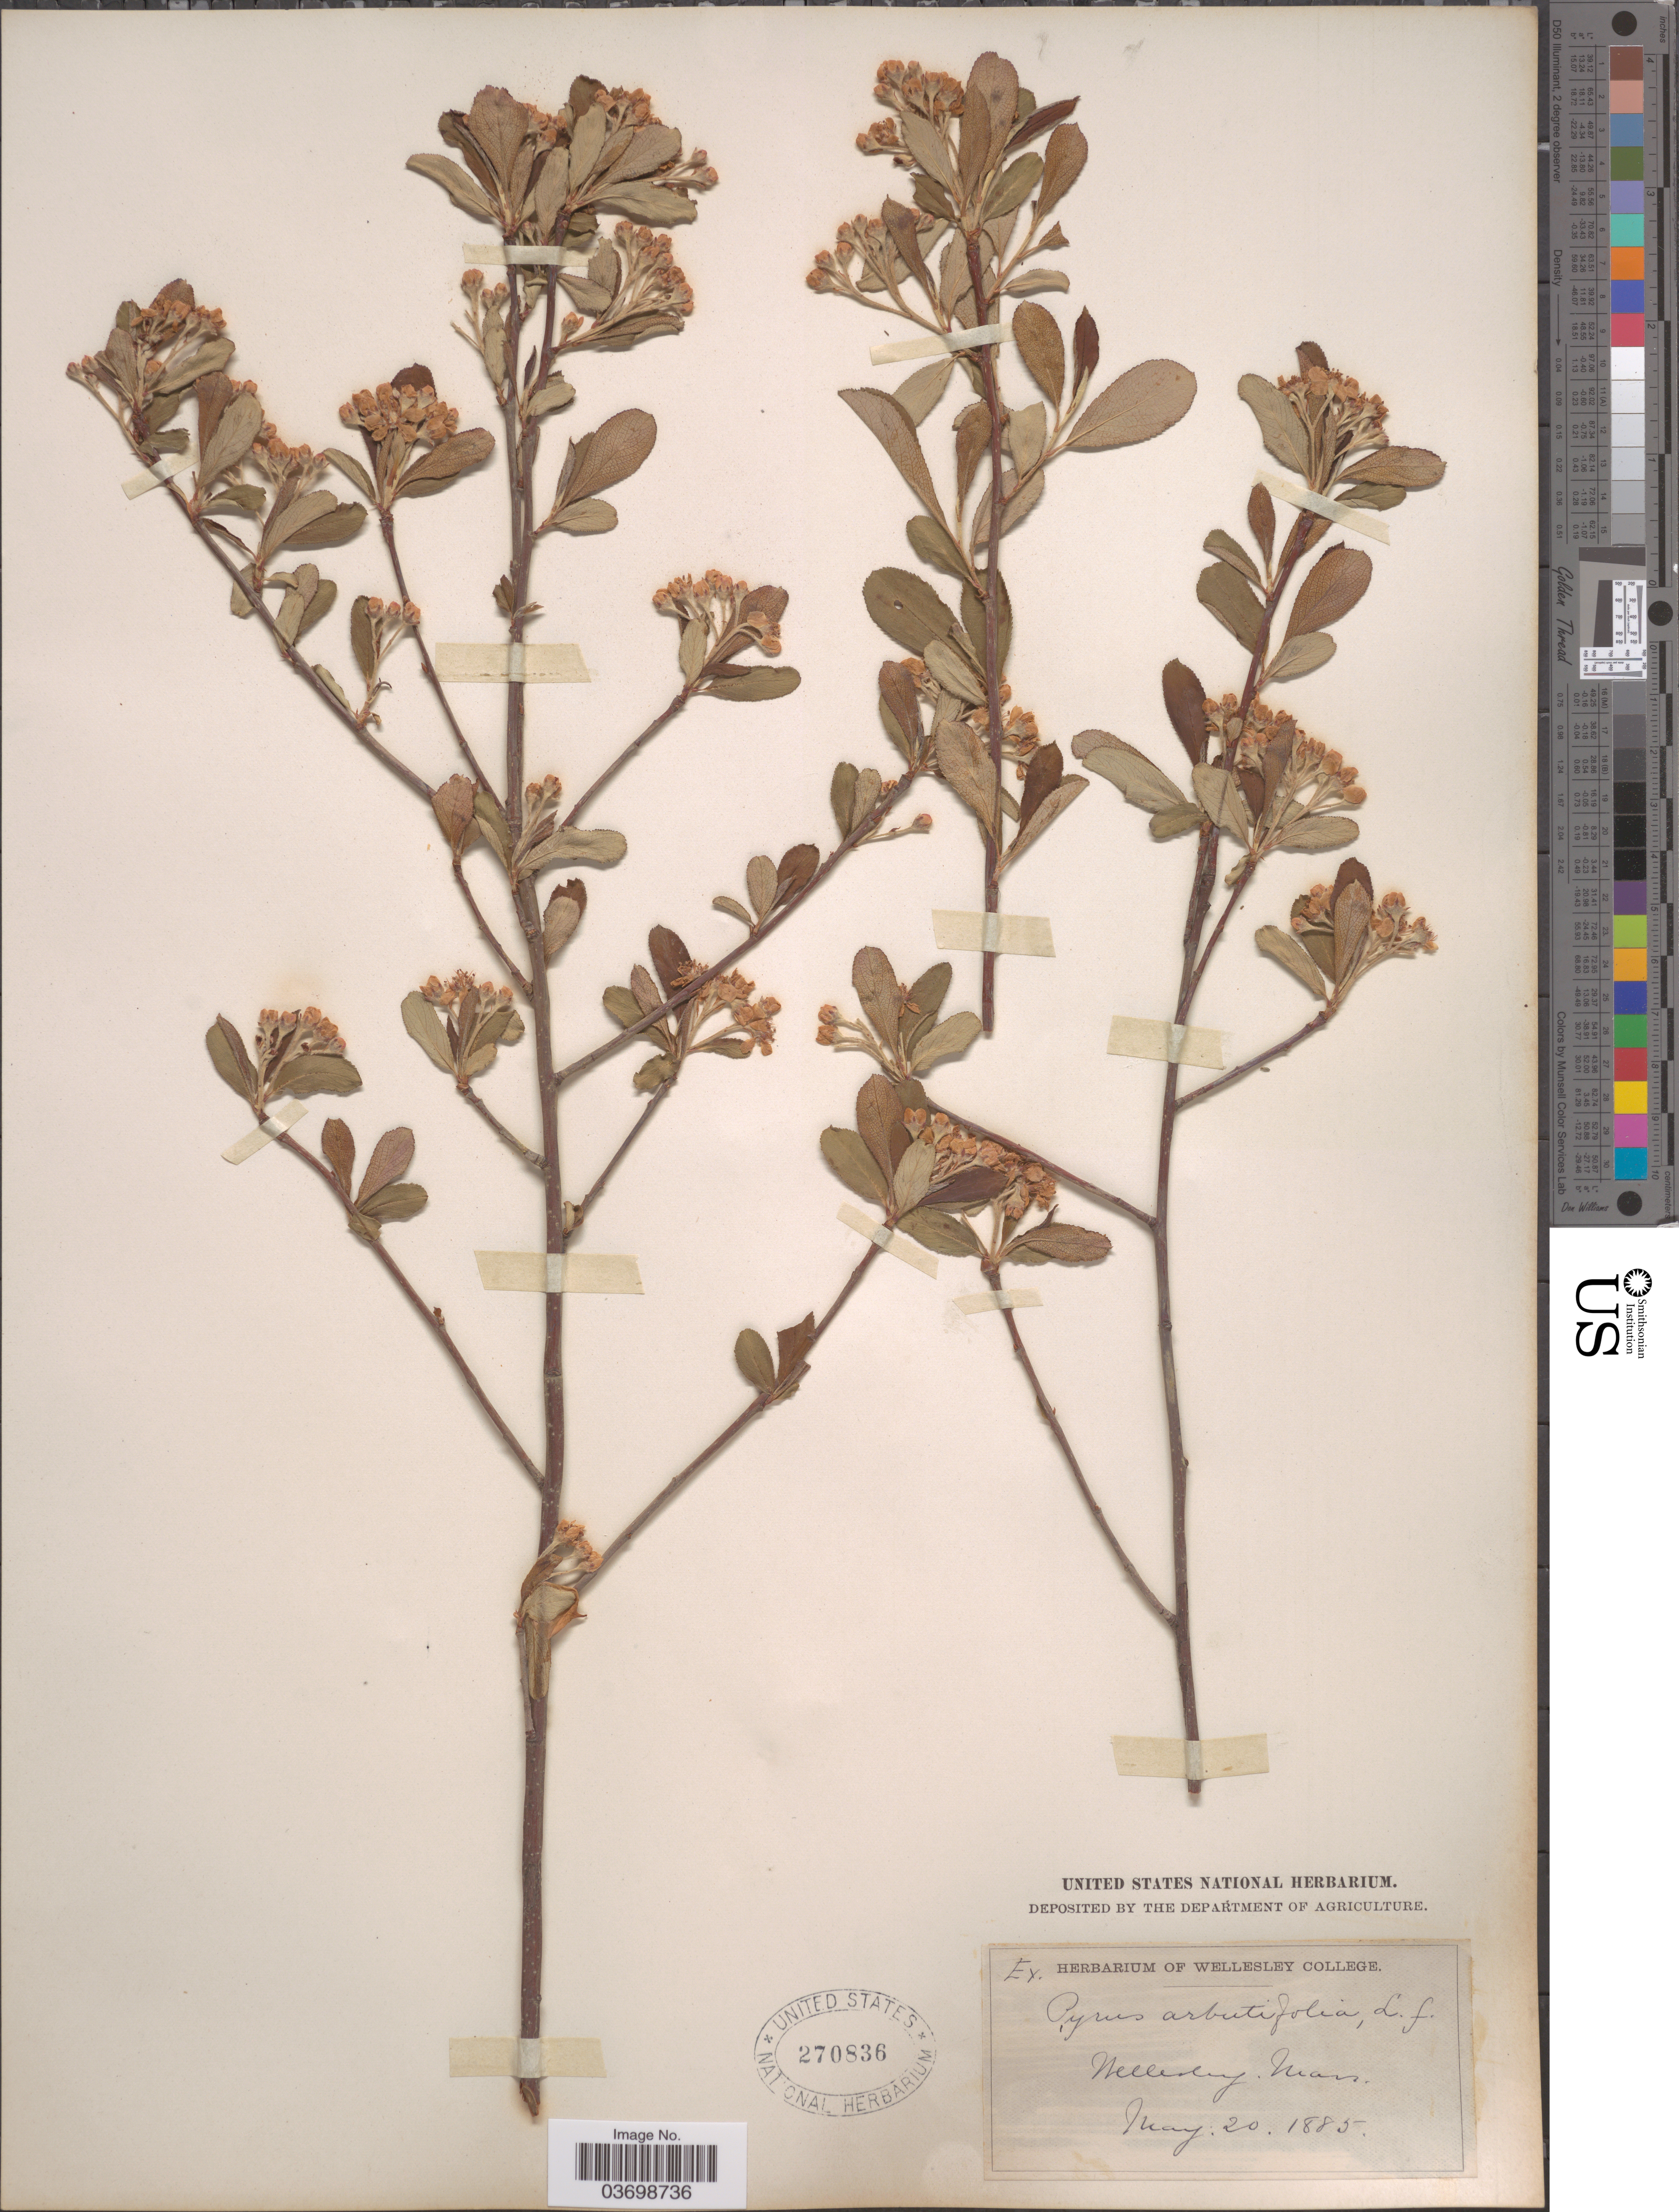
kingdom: Plantae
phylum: Tracheophyta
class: Magnoliopsida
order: Rosales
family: Rosaceae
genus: Aronia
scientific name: Aronia x prunifolia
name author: (Marshall) Rehder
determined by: Strong, M. T., (US), Smithsonian Institution - National Museum of Natural History (UNITED STATES)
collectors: ex herb. Wellesley College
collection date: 1885-05-20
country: United States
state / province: Massachusetts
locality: Wellesley.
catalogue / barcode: US 270836